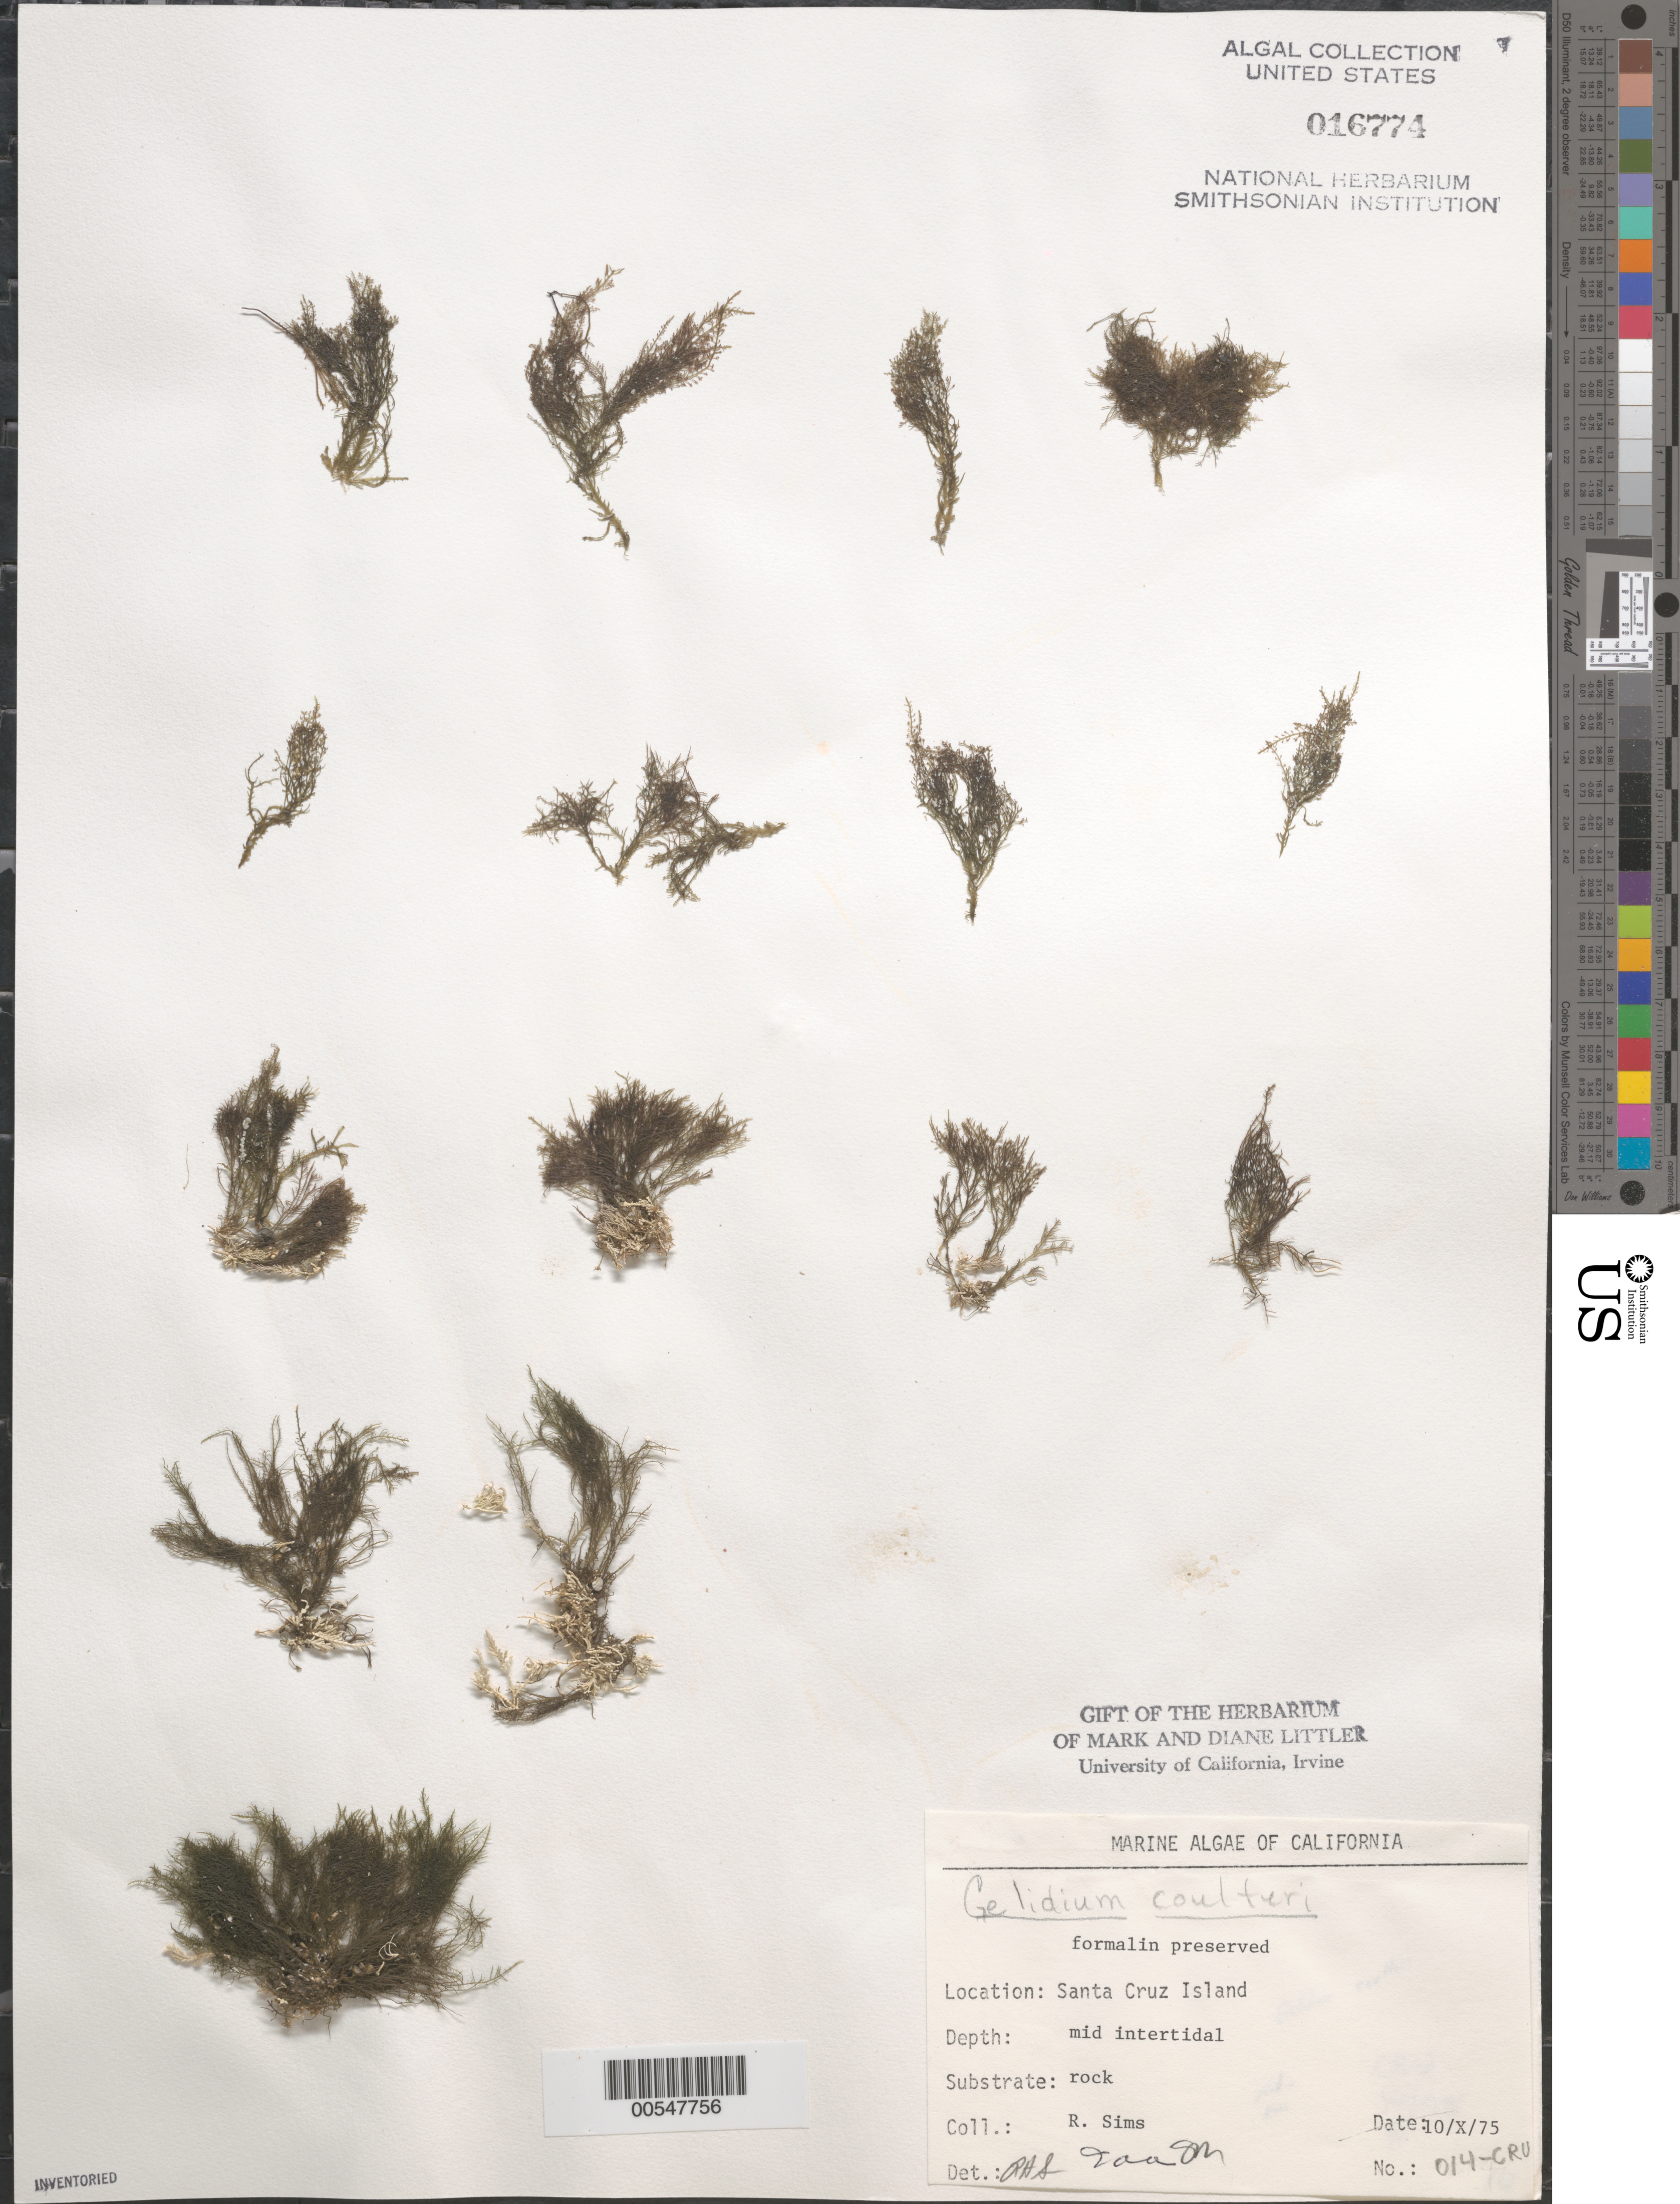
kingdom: Plantae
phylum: Rhodophyta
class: Florideophyceae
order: Gelidiales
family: Gelidiaceae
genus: Gelidium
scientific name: Gelidium coulteri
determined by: Sims, Robert H.; Murray, S. N.; Abbott, Isabella A.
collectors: R. H. Sims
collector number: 014-CRU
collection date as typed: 10 Oct 1975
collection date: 1975-10-10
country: United States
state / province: California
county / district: Santa Barbara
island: Santa Cruz Island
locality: Willows Anchorage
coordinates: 33 57'38"N, 119 45'18"W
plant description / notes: BLM-SOCALBIGHT Rocky Intertidal Survey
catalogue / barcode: US 16774